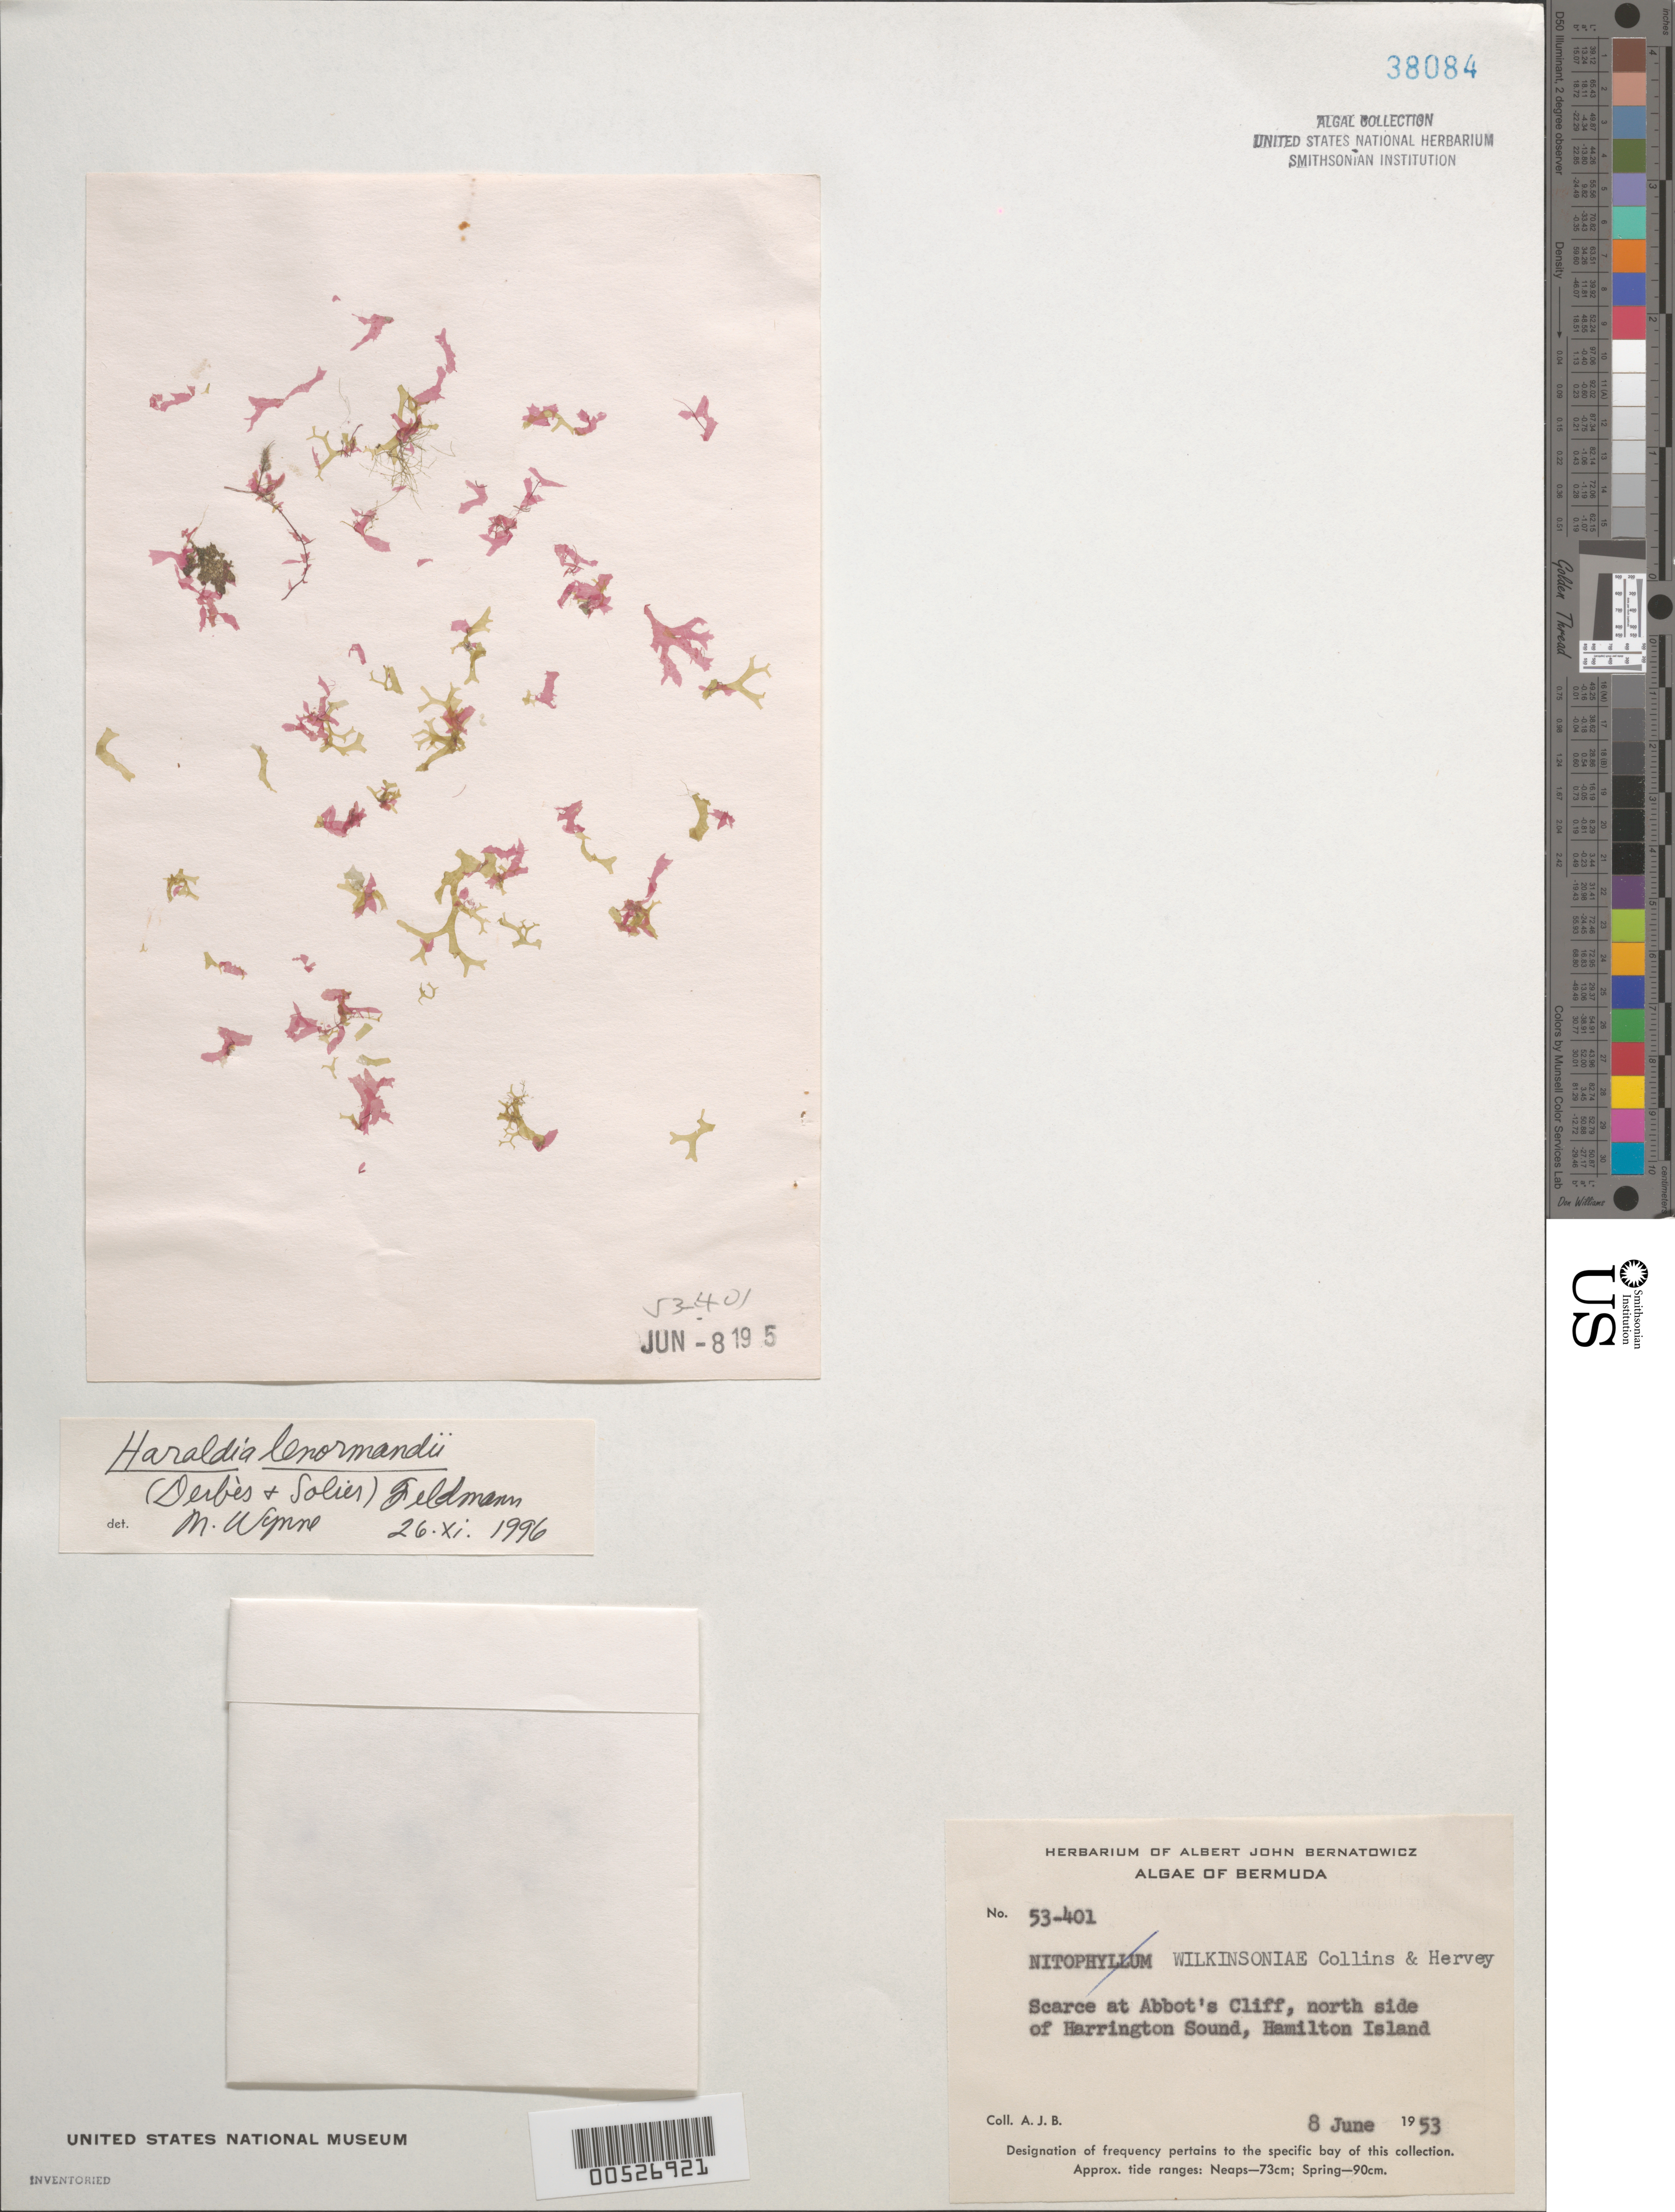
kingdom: Plantae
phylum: Rhodophyta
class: Florideophyceae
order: Ceramiales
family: Delesseriaceae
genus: Haraldia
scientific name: Haraldia lenormandii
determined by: Wynne, M. J.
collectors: A. Bernatowicz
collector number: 53-401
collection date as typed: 08 Jun 1953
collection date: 1953-06-08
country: Bermuda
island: Bermuda Island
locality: Abbot's Cliff, Harrington Sound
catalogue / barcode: US 38084